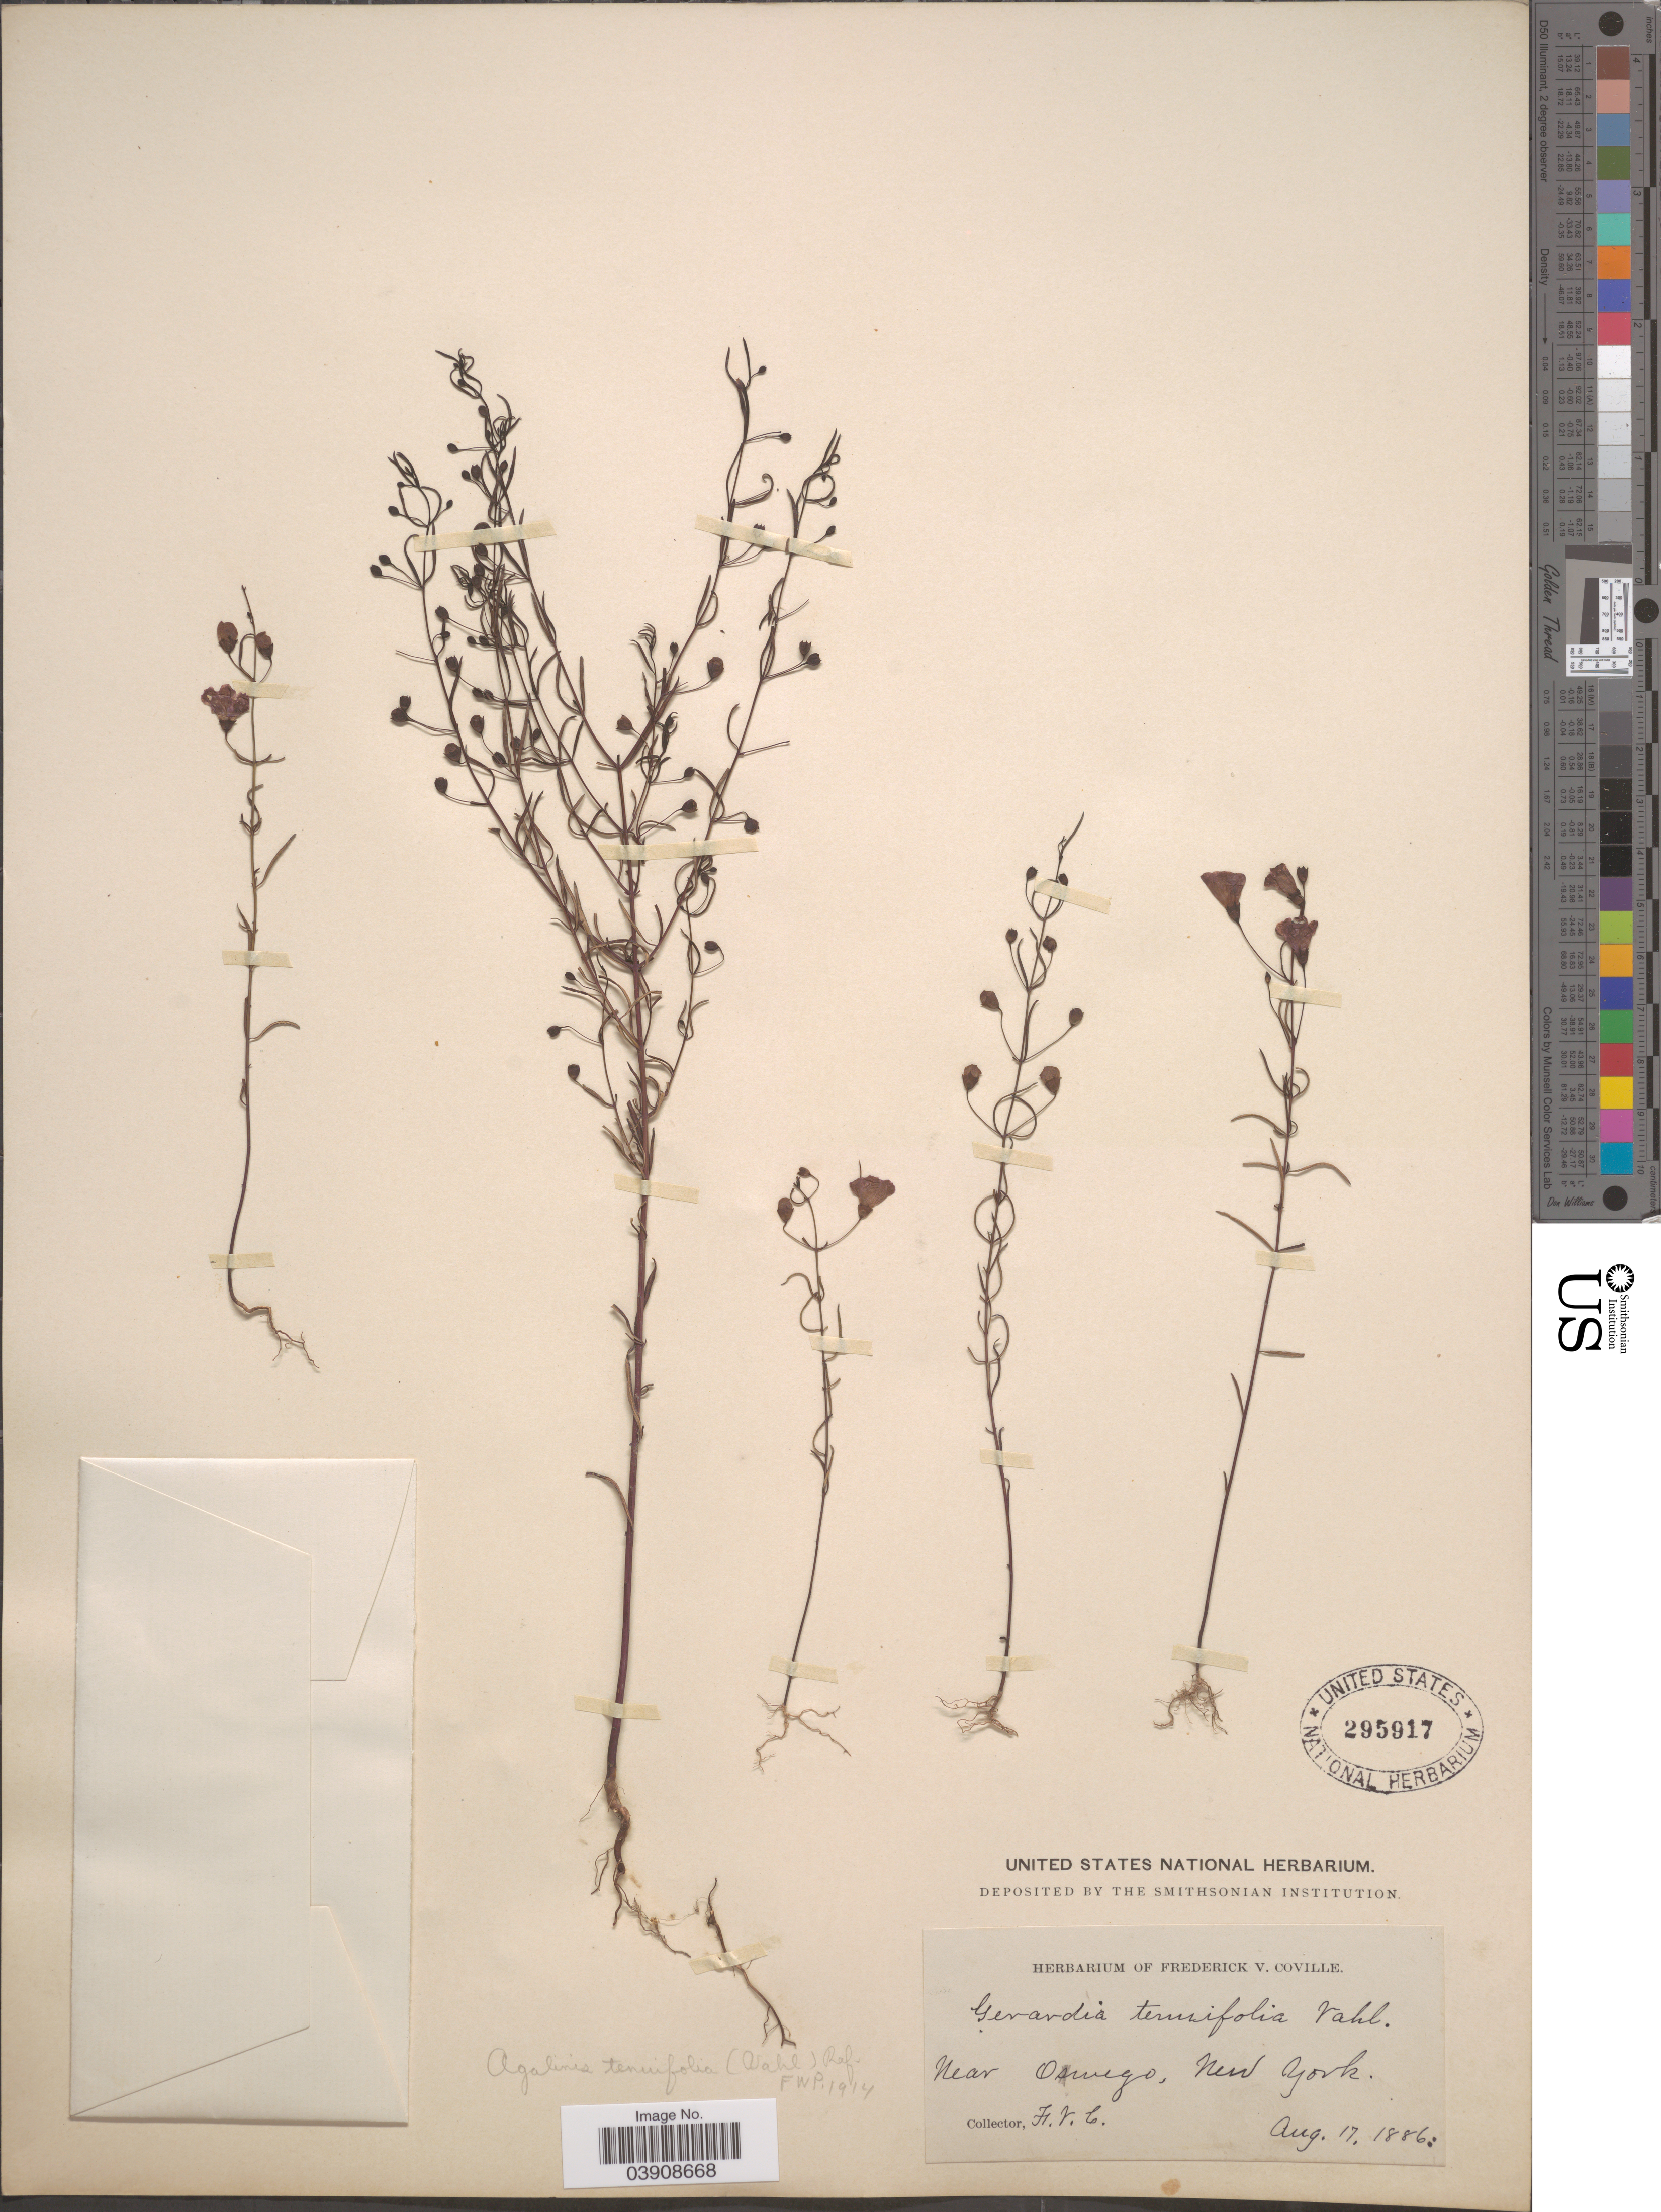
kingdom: Plantae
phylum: Tracheophyta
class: Magnoliopsida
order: Lamiales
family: Orobanchaceae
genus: Agalinis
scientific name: Agalinis tenuifolia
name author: (Vahl) Raf.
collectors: F. V. Coville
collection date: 1886-08-17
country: United States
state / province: New York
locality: Near Oswego.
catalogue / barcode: US 295917